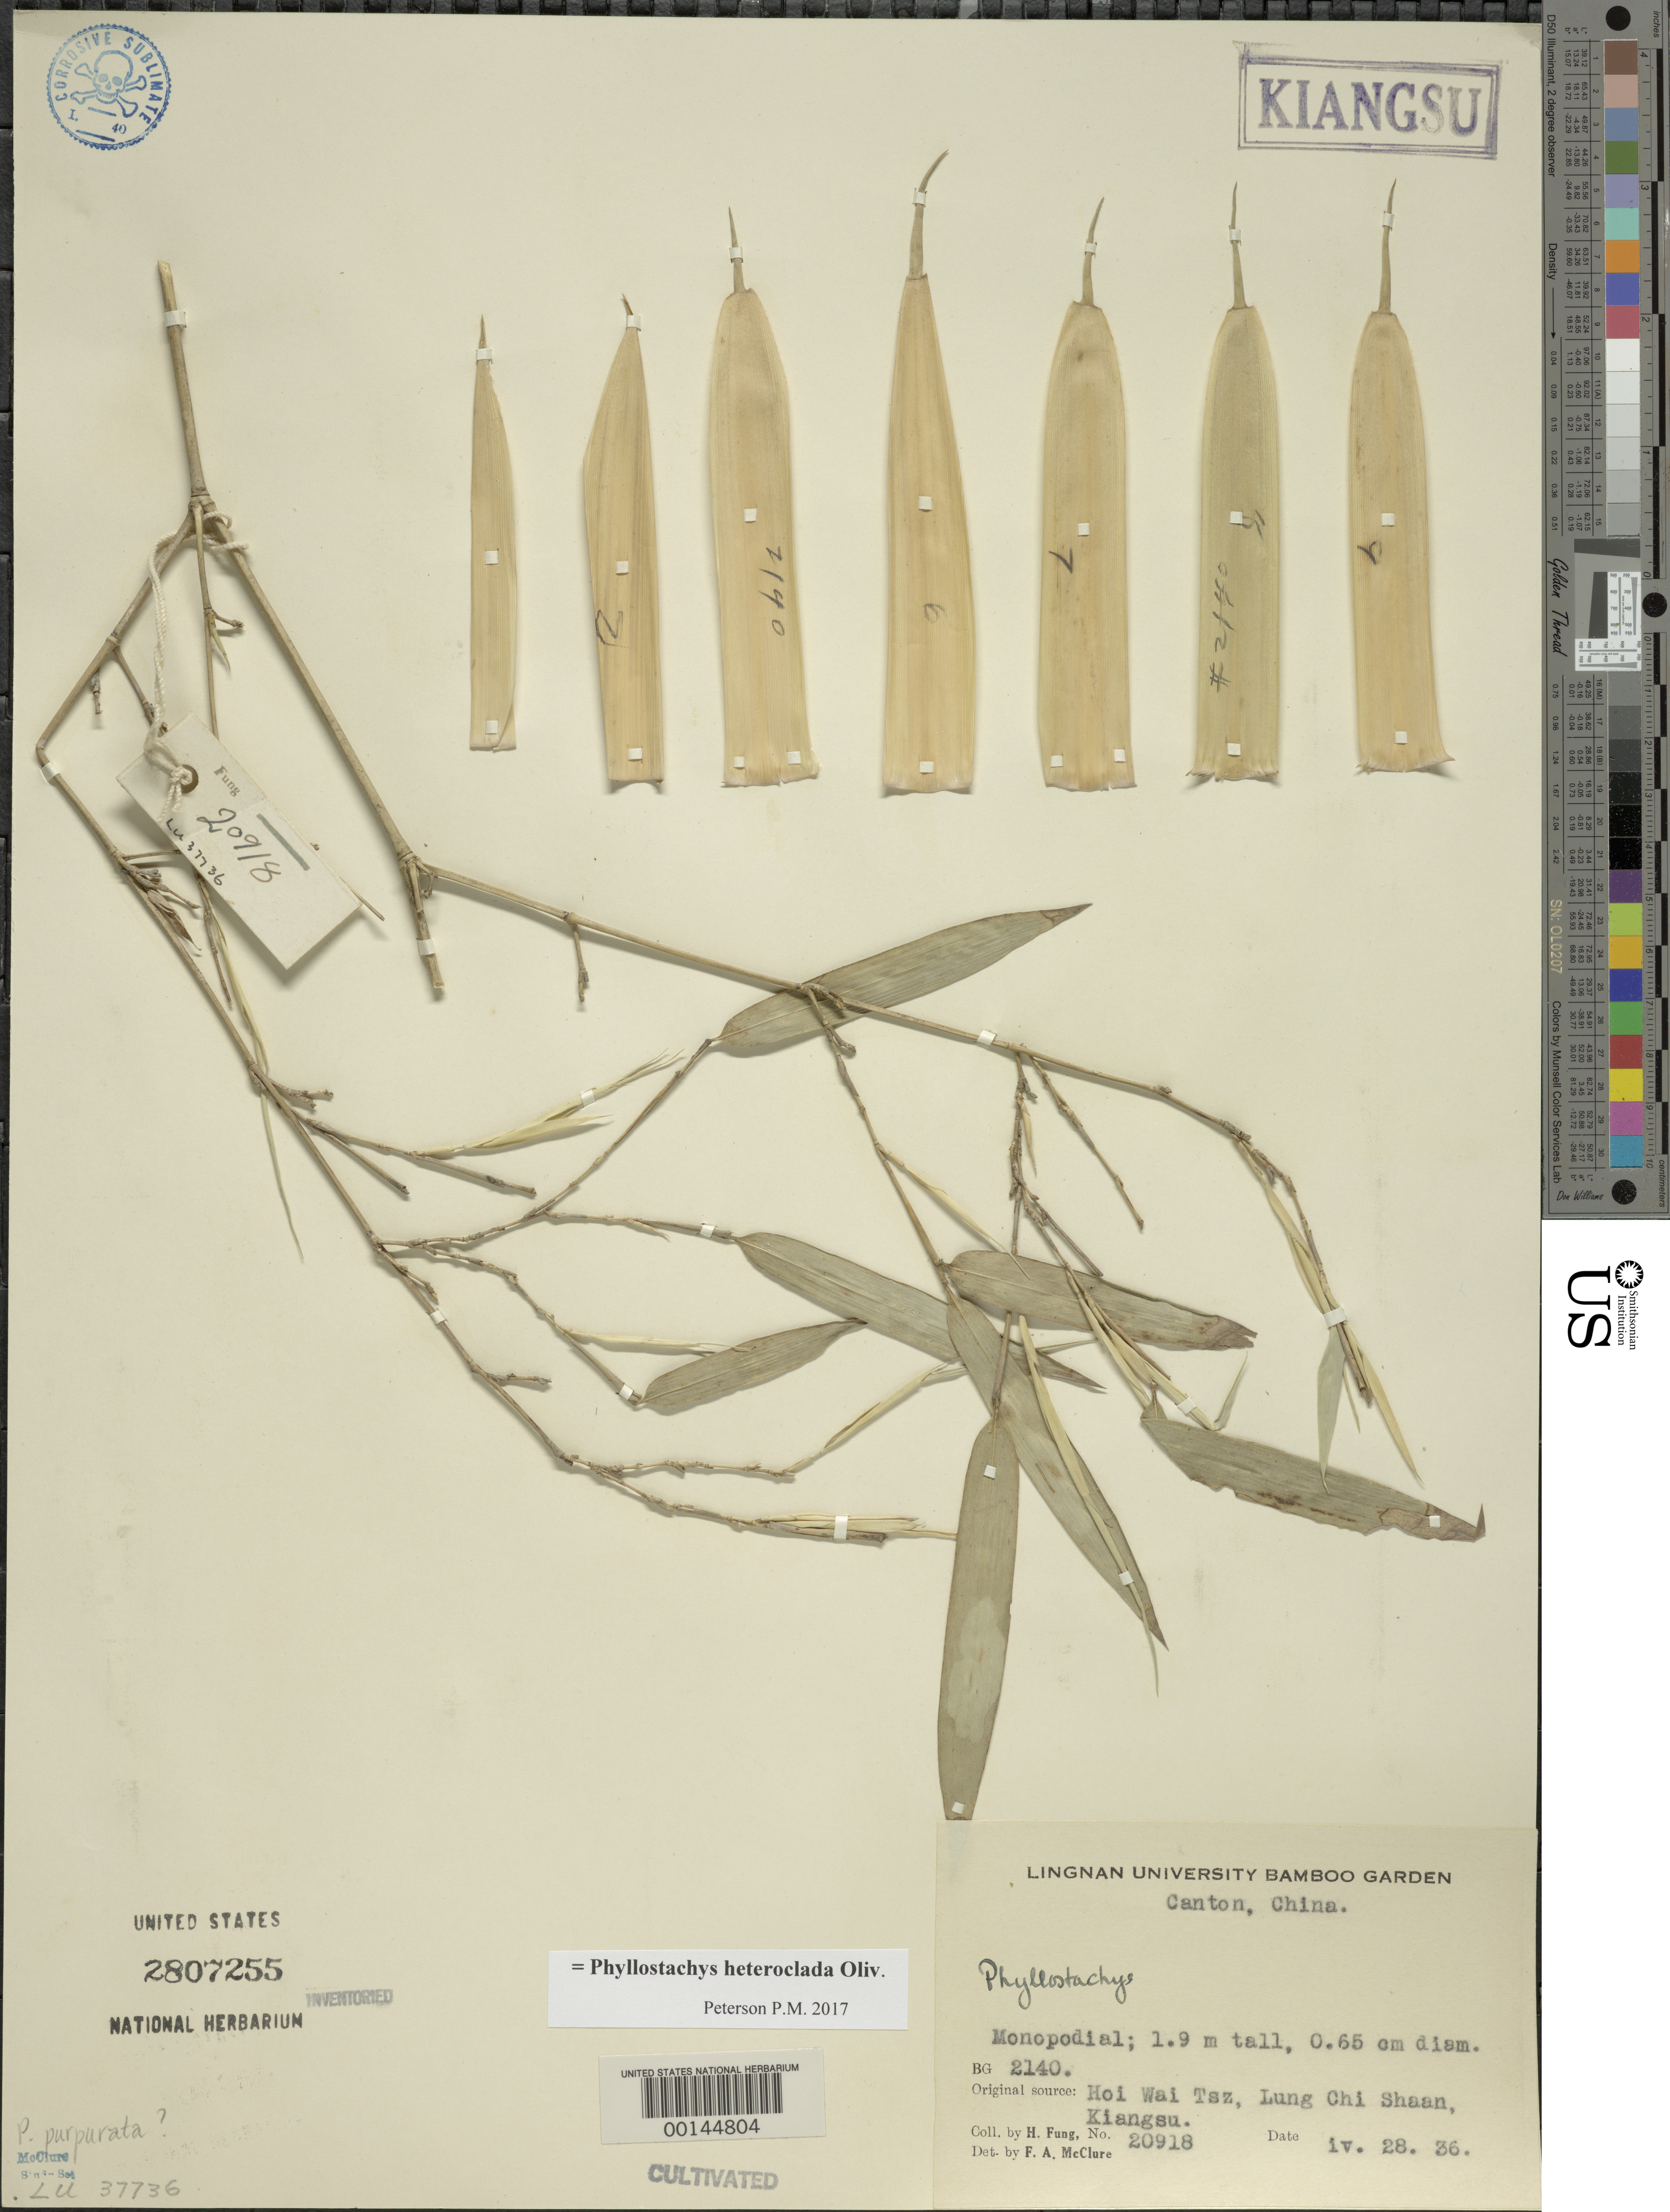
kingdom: Plantae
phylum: Tracheophyta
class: Liliopsida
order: Poales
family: Poaceae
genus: Phyllostachys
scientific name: Phyllostachys heteroclada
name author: Oliv.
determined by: Poaceae Reorganization Project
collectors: H. L. Fung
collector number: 20918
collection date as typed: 28 Apr 1936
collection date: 1936-04-28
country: China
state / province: Guangdong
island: Honam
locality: Lingnan univ. bg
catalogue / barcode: US 2807255